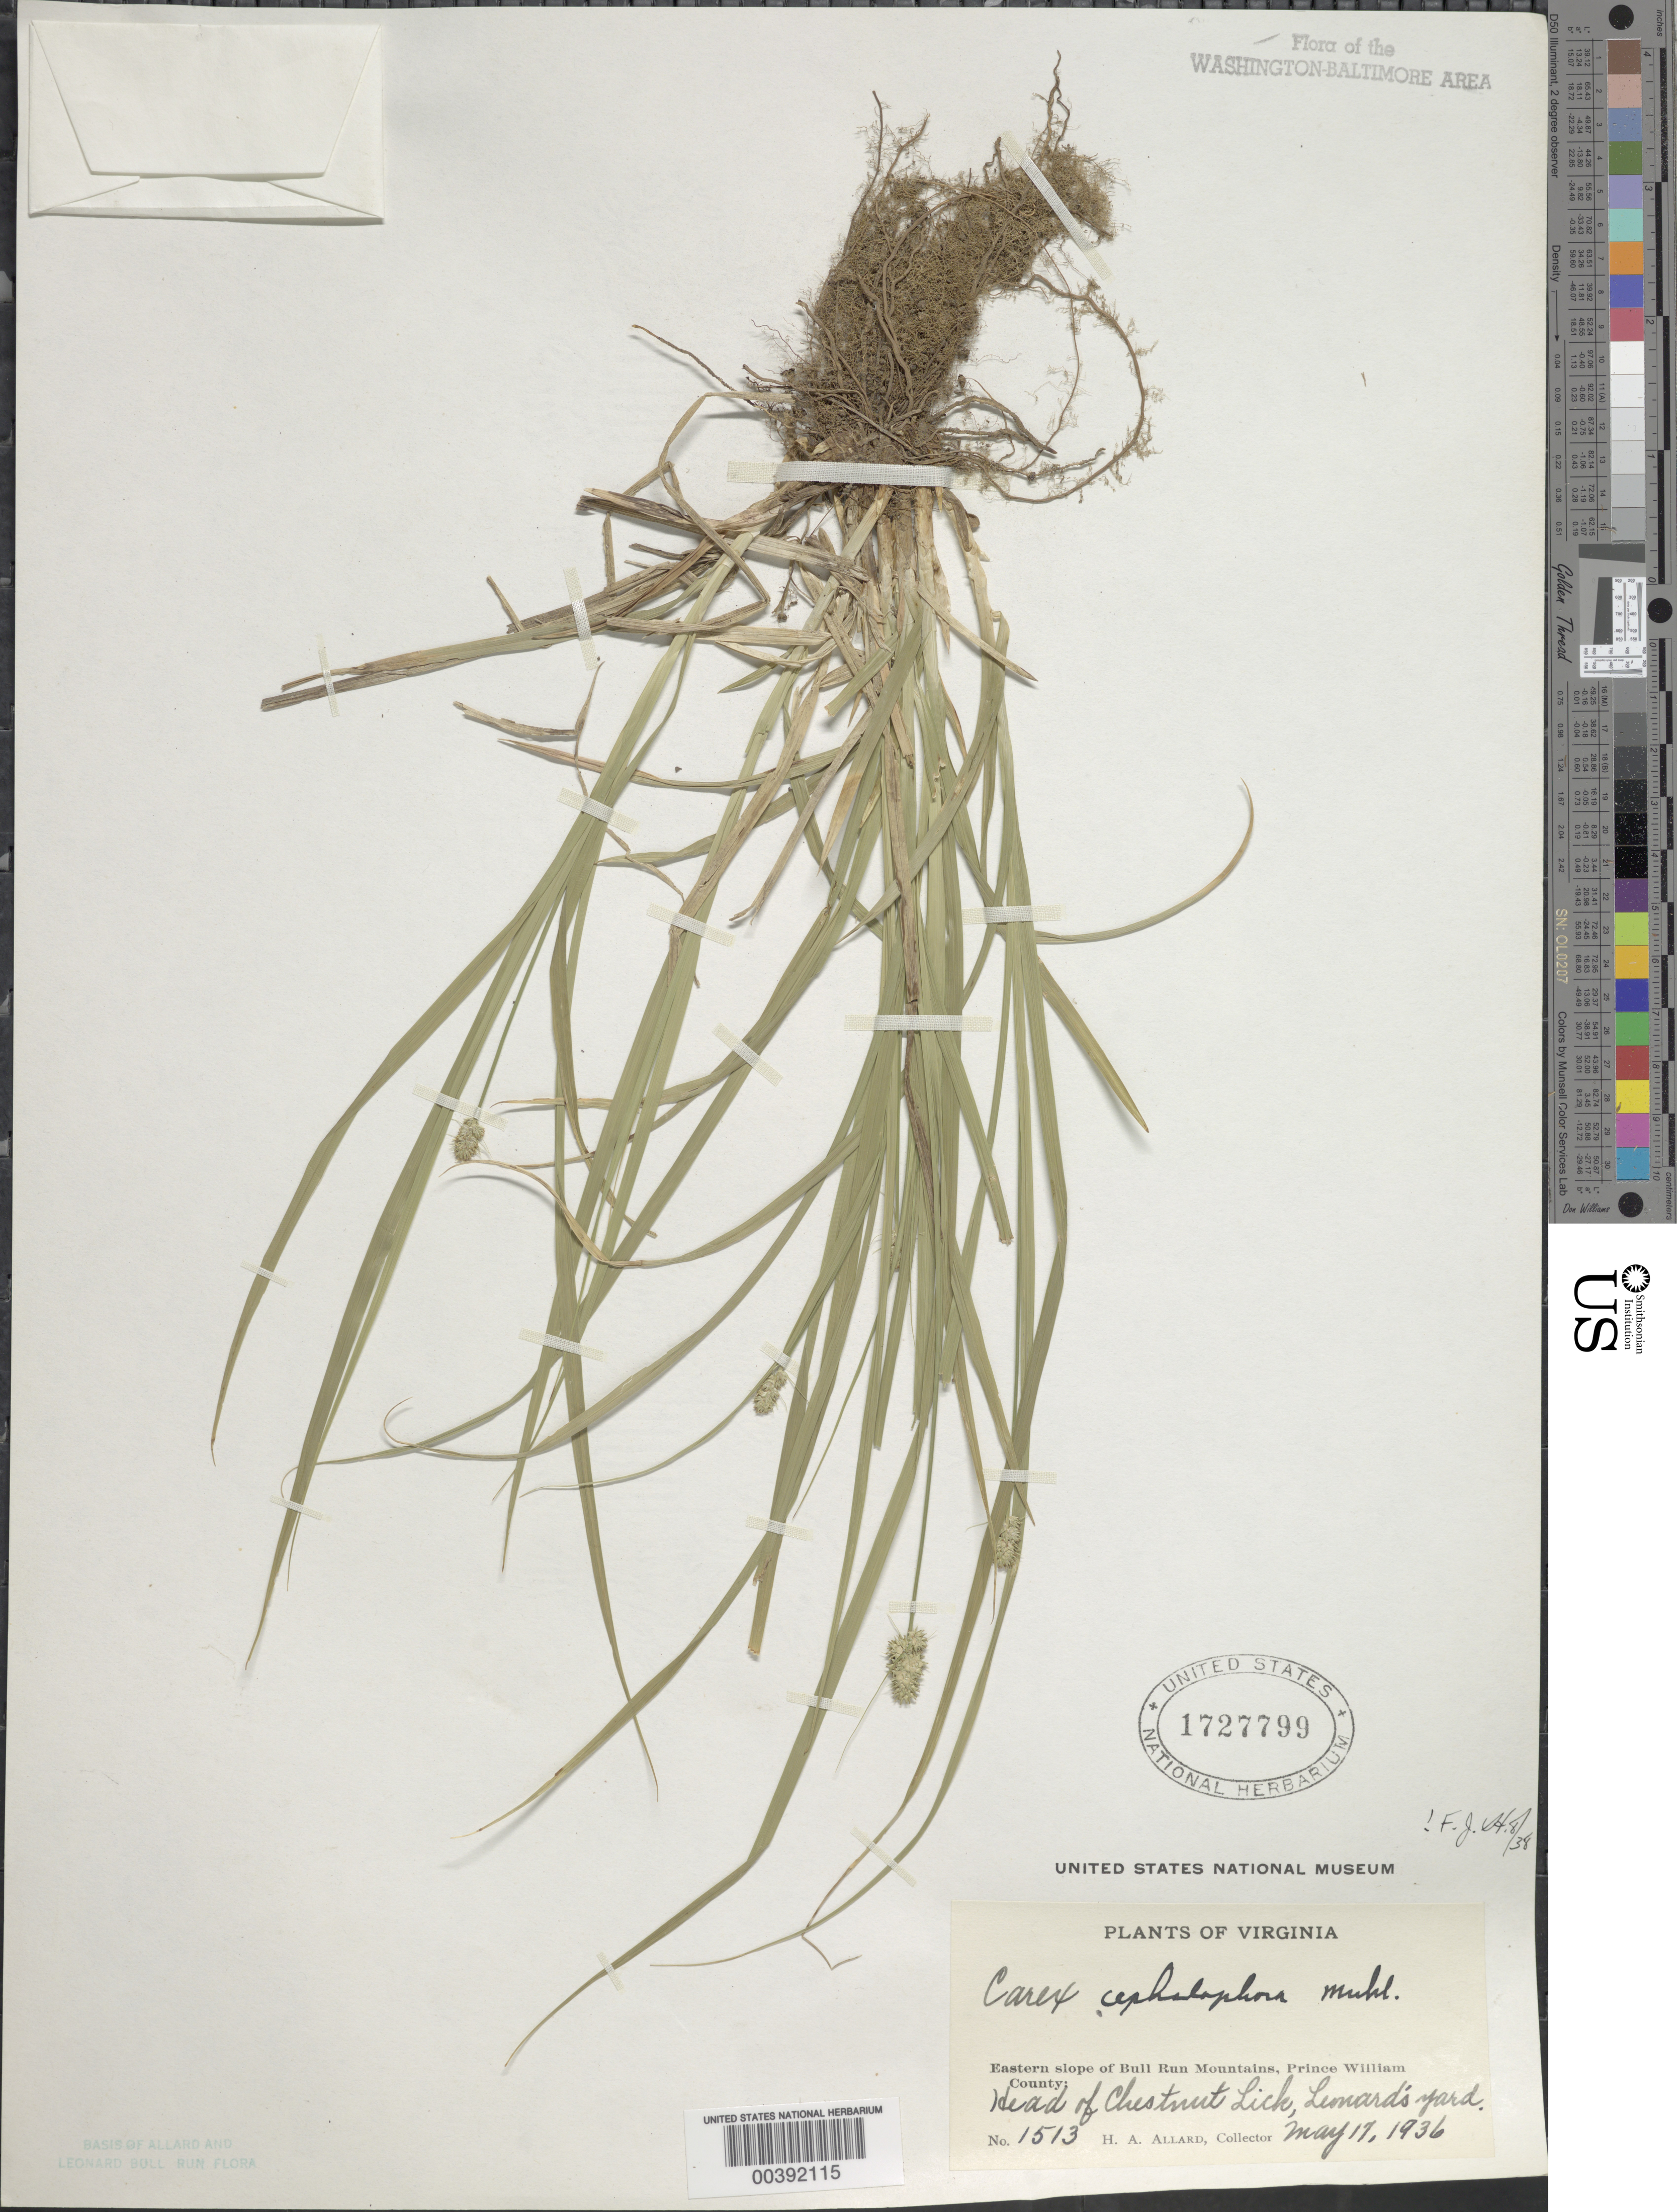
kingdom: Plantae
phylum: Tracheophyta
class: Liliopsida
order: Poales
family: Cyperaceae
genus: Carex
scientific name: Carex cephalophora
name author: Muhl. ex Willd.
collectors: H. A. Allard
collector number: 1513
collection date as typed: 17 May 1936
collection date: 1936-05-17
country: United States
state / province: Virginia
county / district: Prince William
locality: Chestnut Lick Head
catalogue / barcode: US 1727799